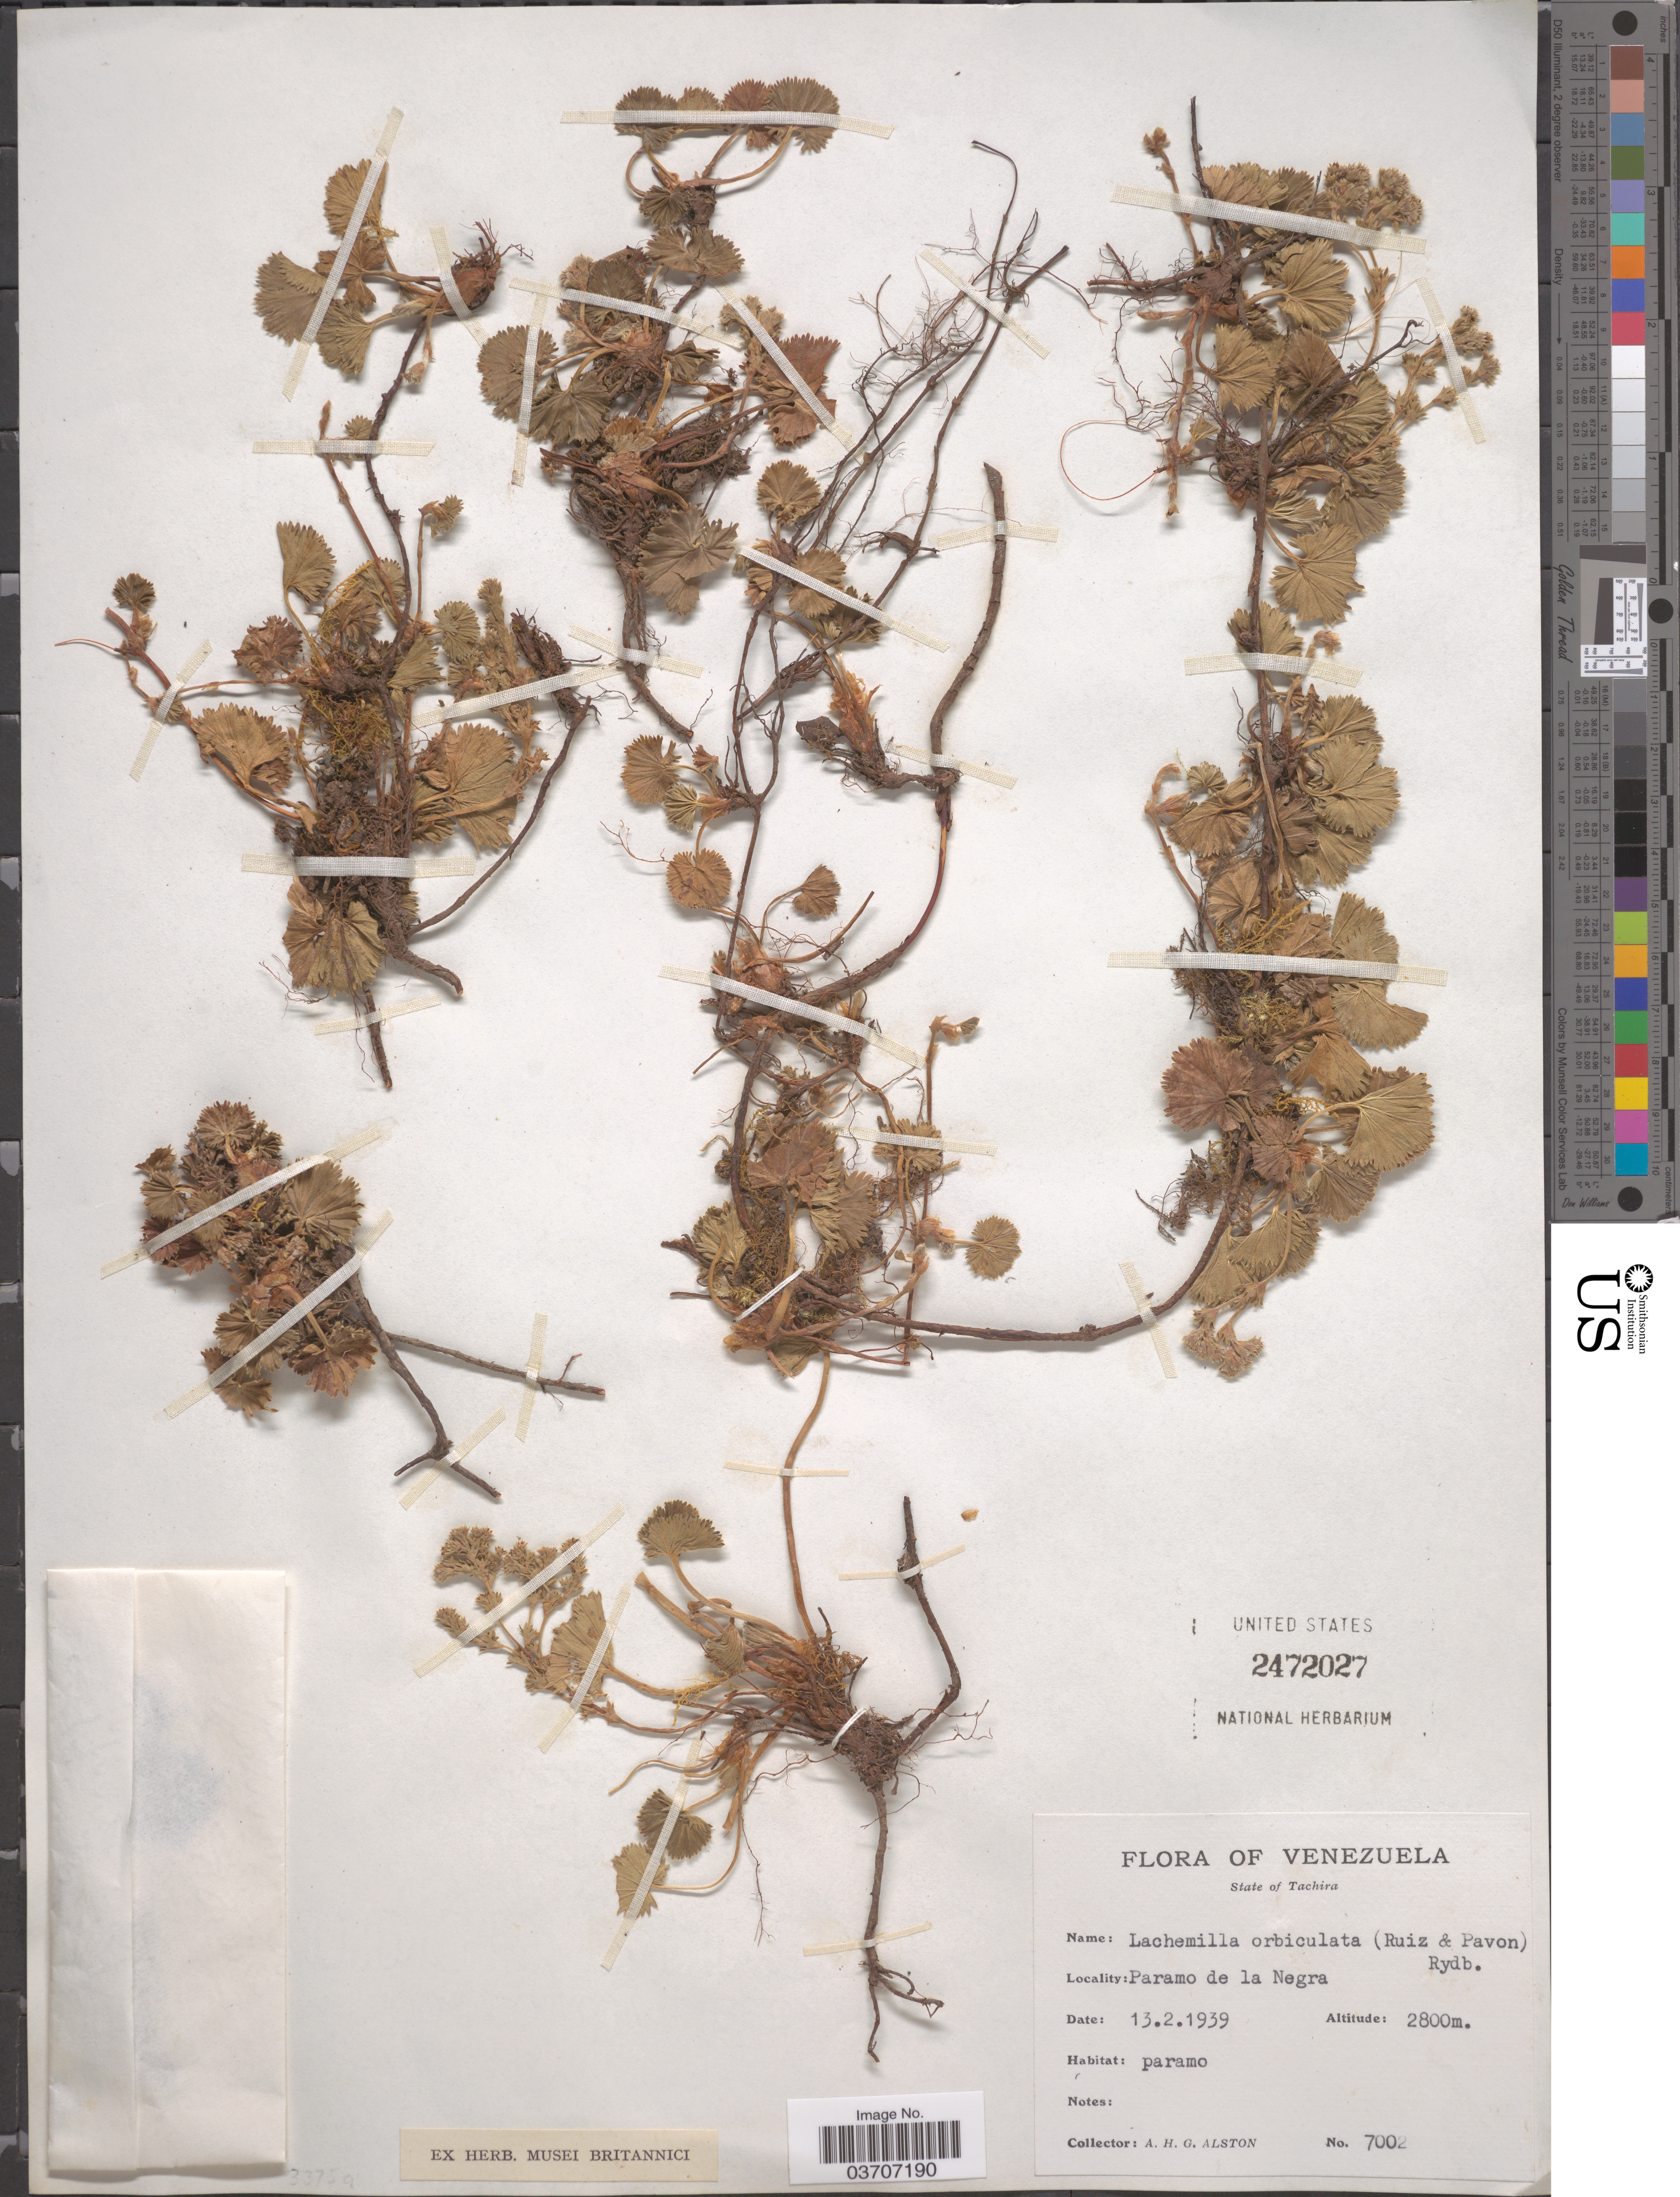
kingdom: Plantae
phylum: Tracheophyta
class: Magnoliopsida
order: Rosales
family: Rosaceae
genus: Alchemilla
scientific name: Alchemilla orbiculata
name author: Ruiz & Pav.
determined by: Dorr, L. J., (BOT), Smithsonian Institution - National Museum of Natural History (UNITED STATES)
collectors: A. H. Alston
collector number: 7002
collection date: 1939-02-13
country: Venezuela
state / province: Tachira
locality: Paramo de la Negra.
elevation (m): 2800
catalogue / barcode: US 2472027